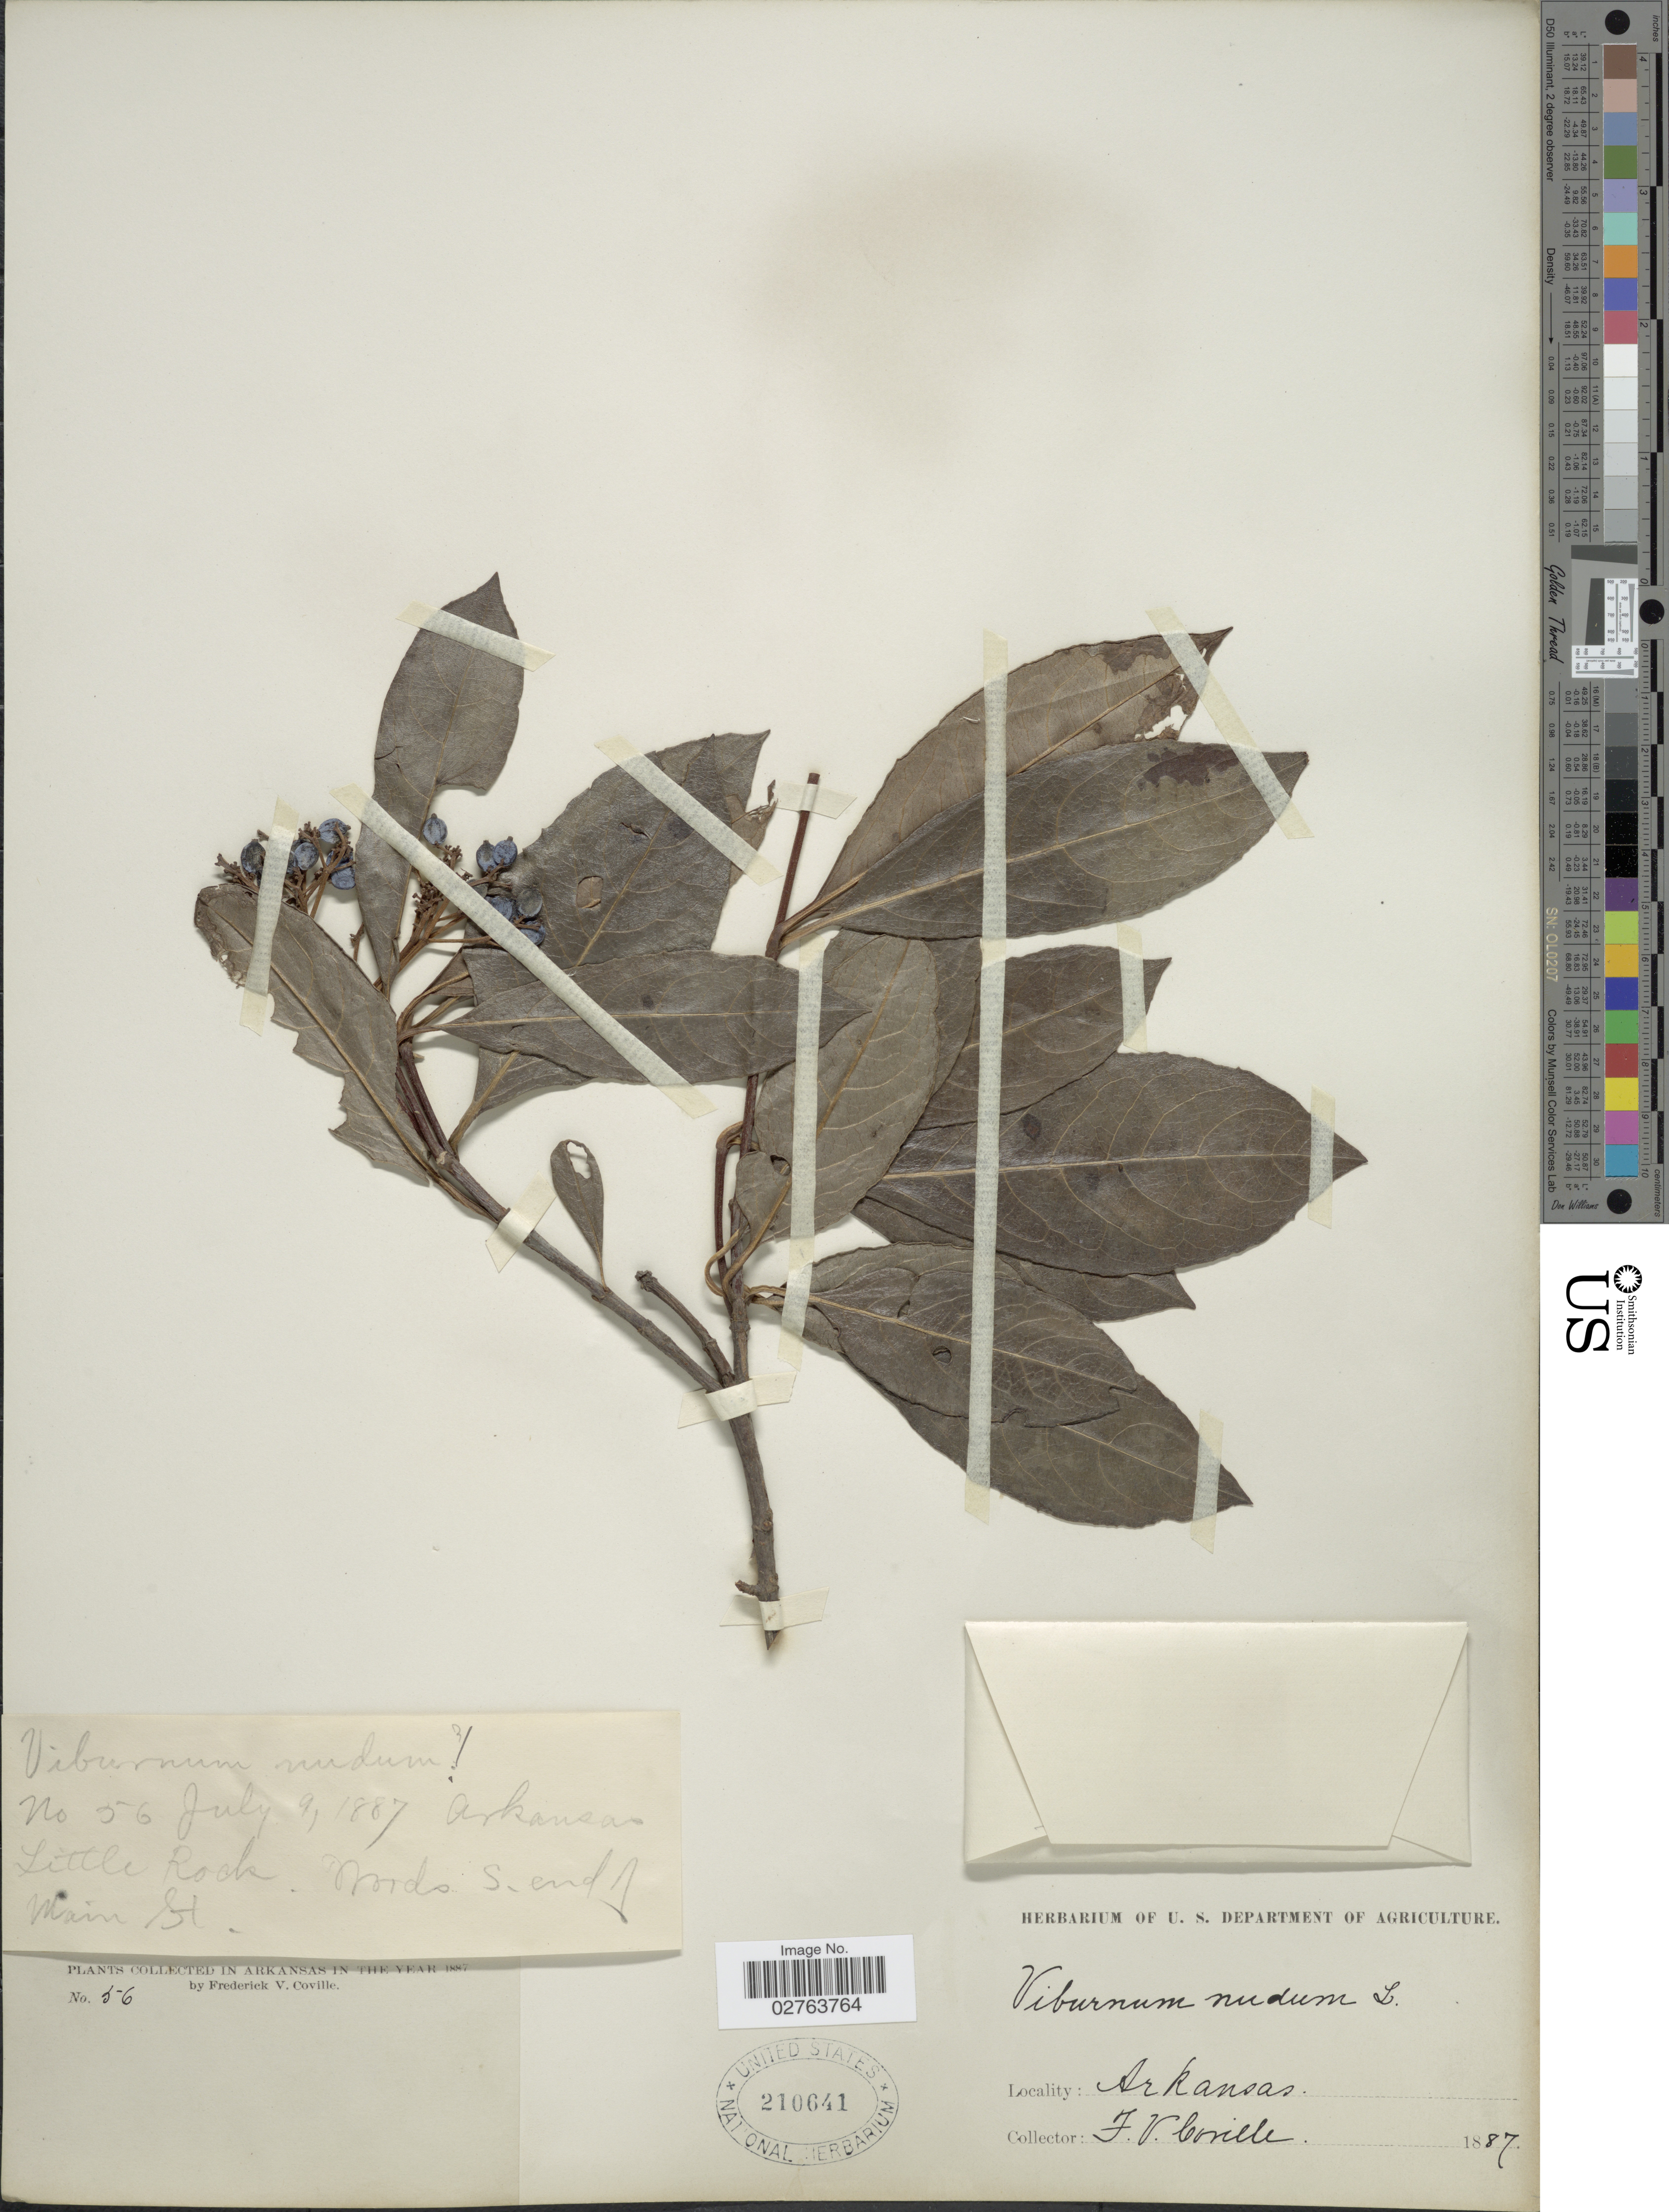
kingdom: Plantae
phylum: Tracheophyta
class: Magnoliopsida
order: Dipsacales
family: Viburnaceae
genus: Viburnum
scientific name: Viburnum nudum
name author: L.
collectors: F. V. Coville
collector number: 56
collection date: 1887-07-09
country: United States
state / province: Arkansas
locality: Little Rock. Woods. S. end of Main St.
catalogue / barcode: US 210641